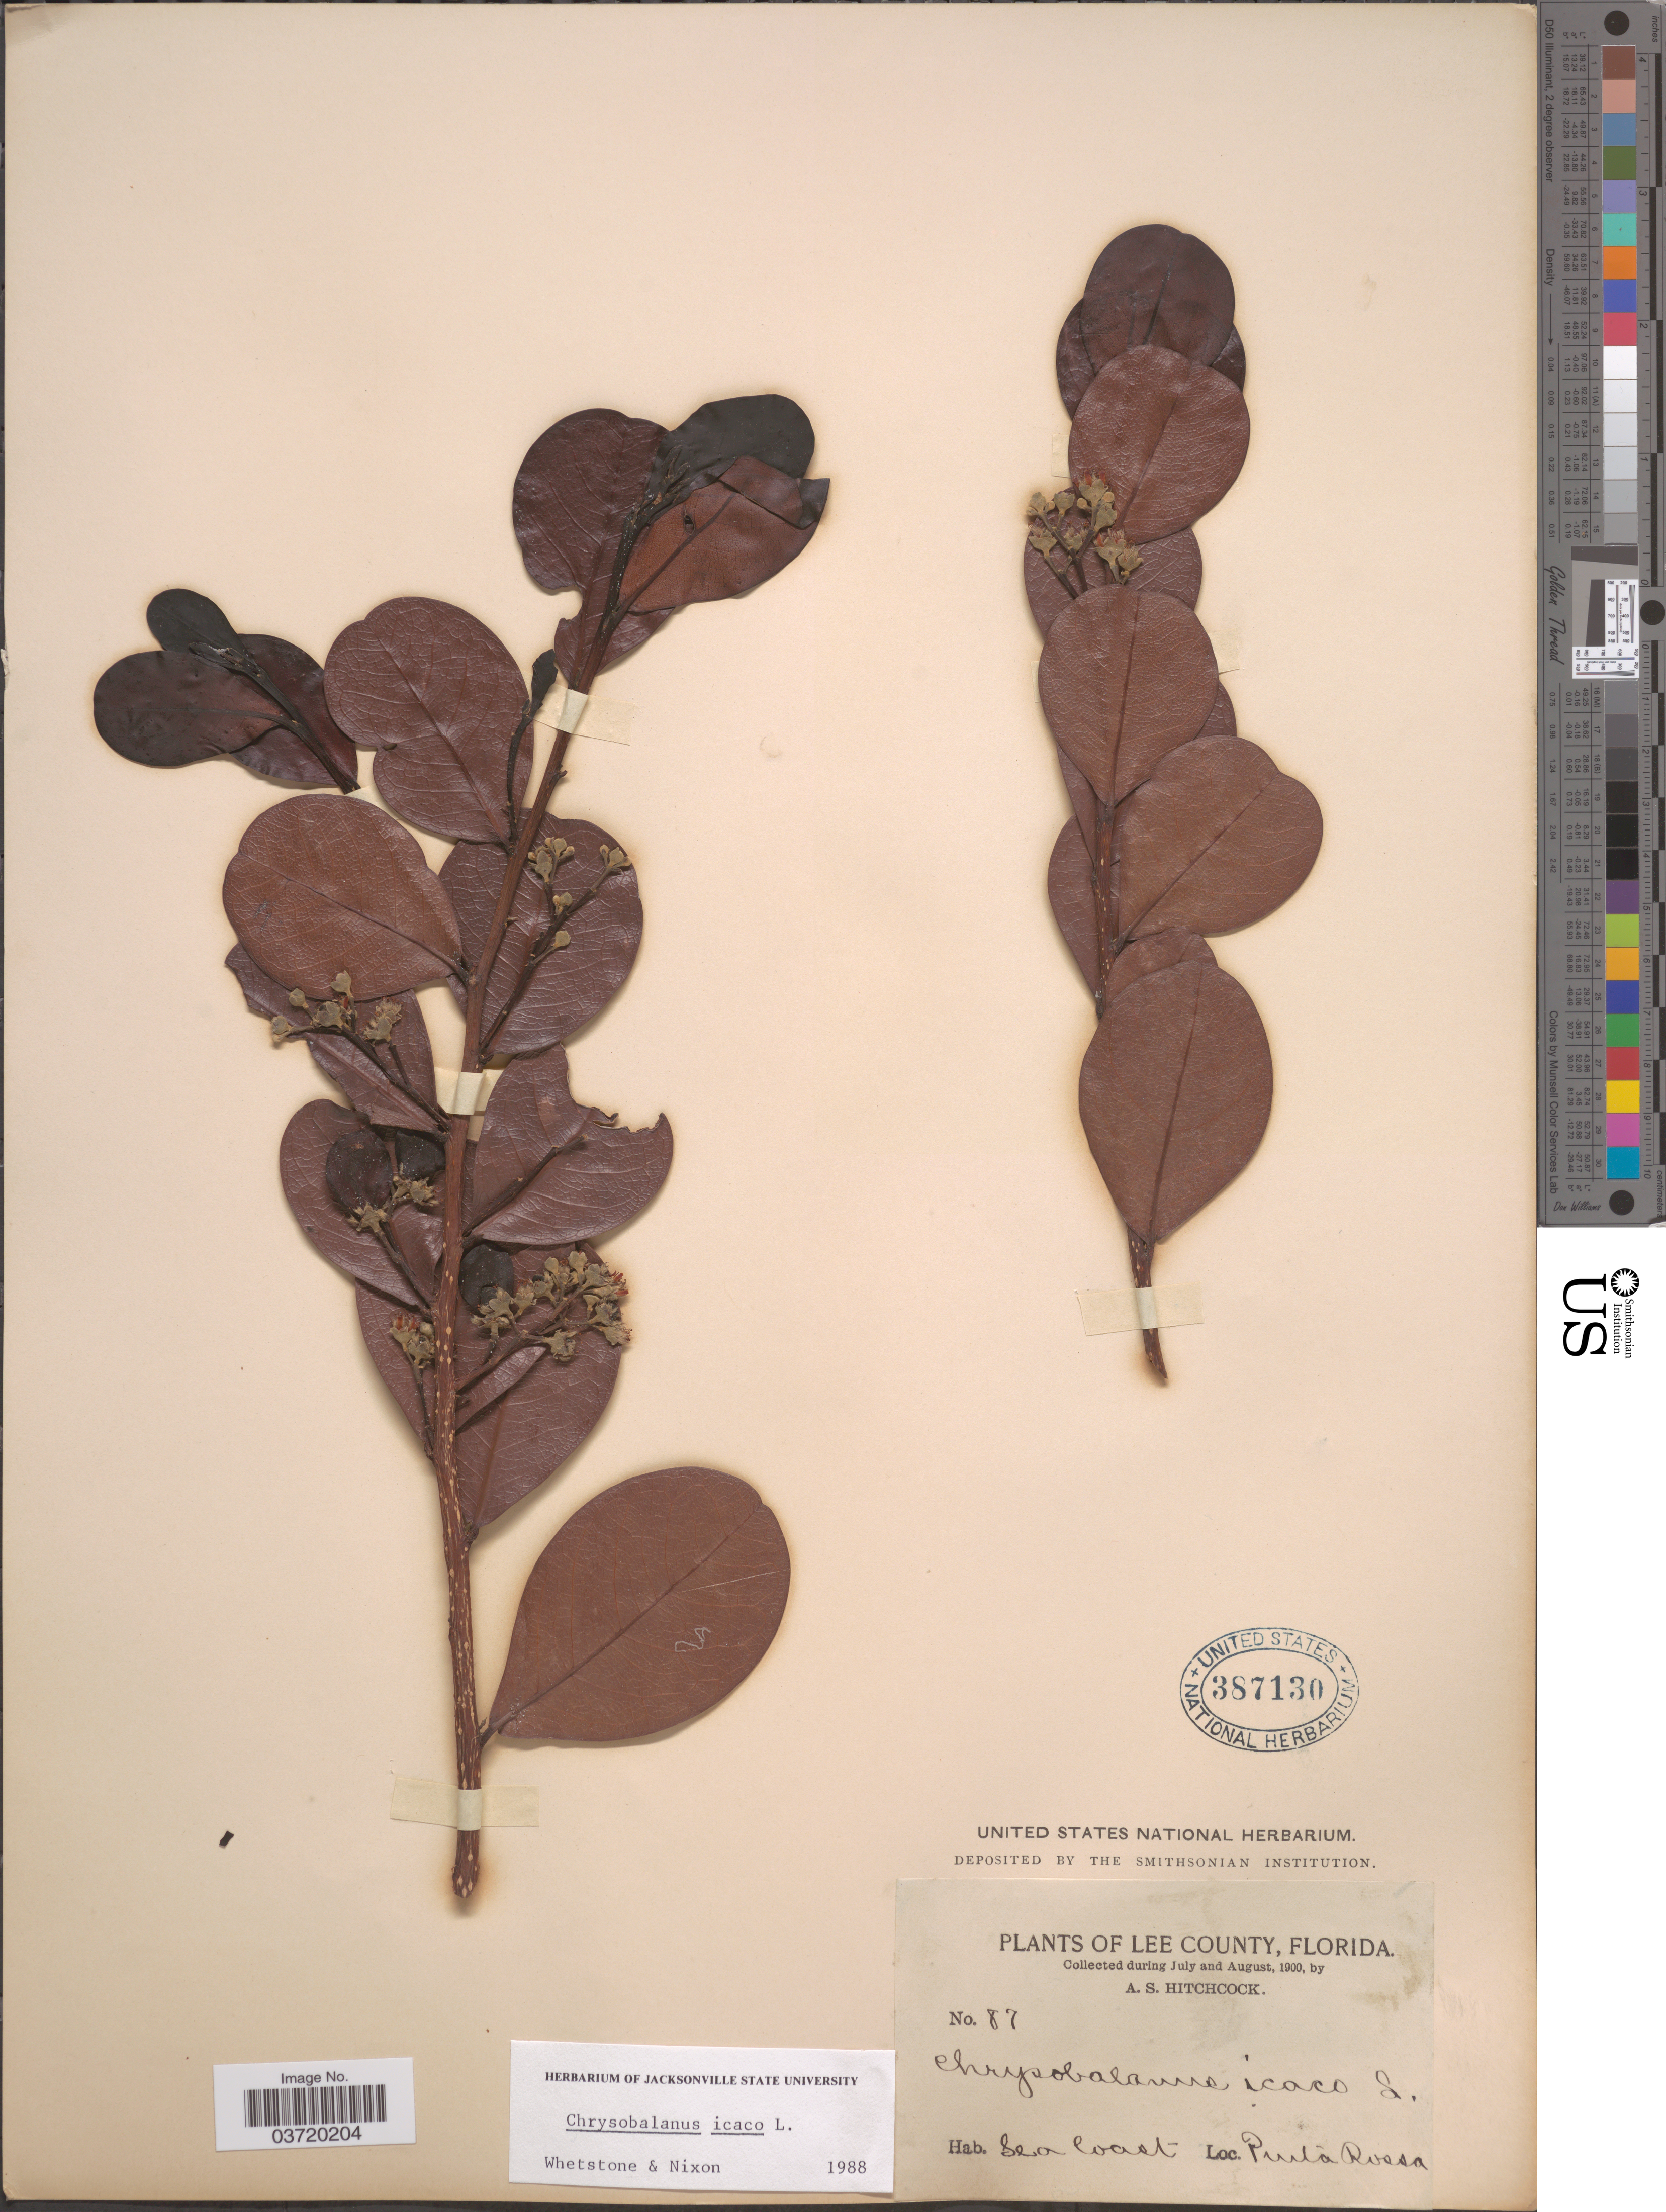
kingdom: Plantae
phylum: Tracheophyta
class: Magnoliopsida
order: Malpighiales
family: Chrysobalanaceae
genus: Chrysobalanus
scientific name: Chrysobalanus icaco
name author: L.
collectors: A. S. Hitchcock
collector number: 87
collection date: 1900-07/1900-08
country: United States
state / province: Florida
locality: Lee County. Sea Coast. Punta Rassa.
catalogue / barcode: US 387130